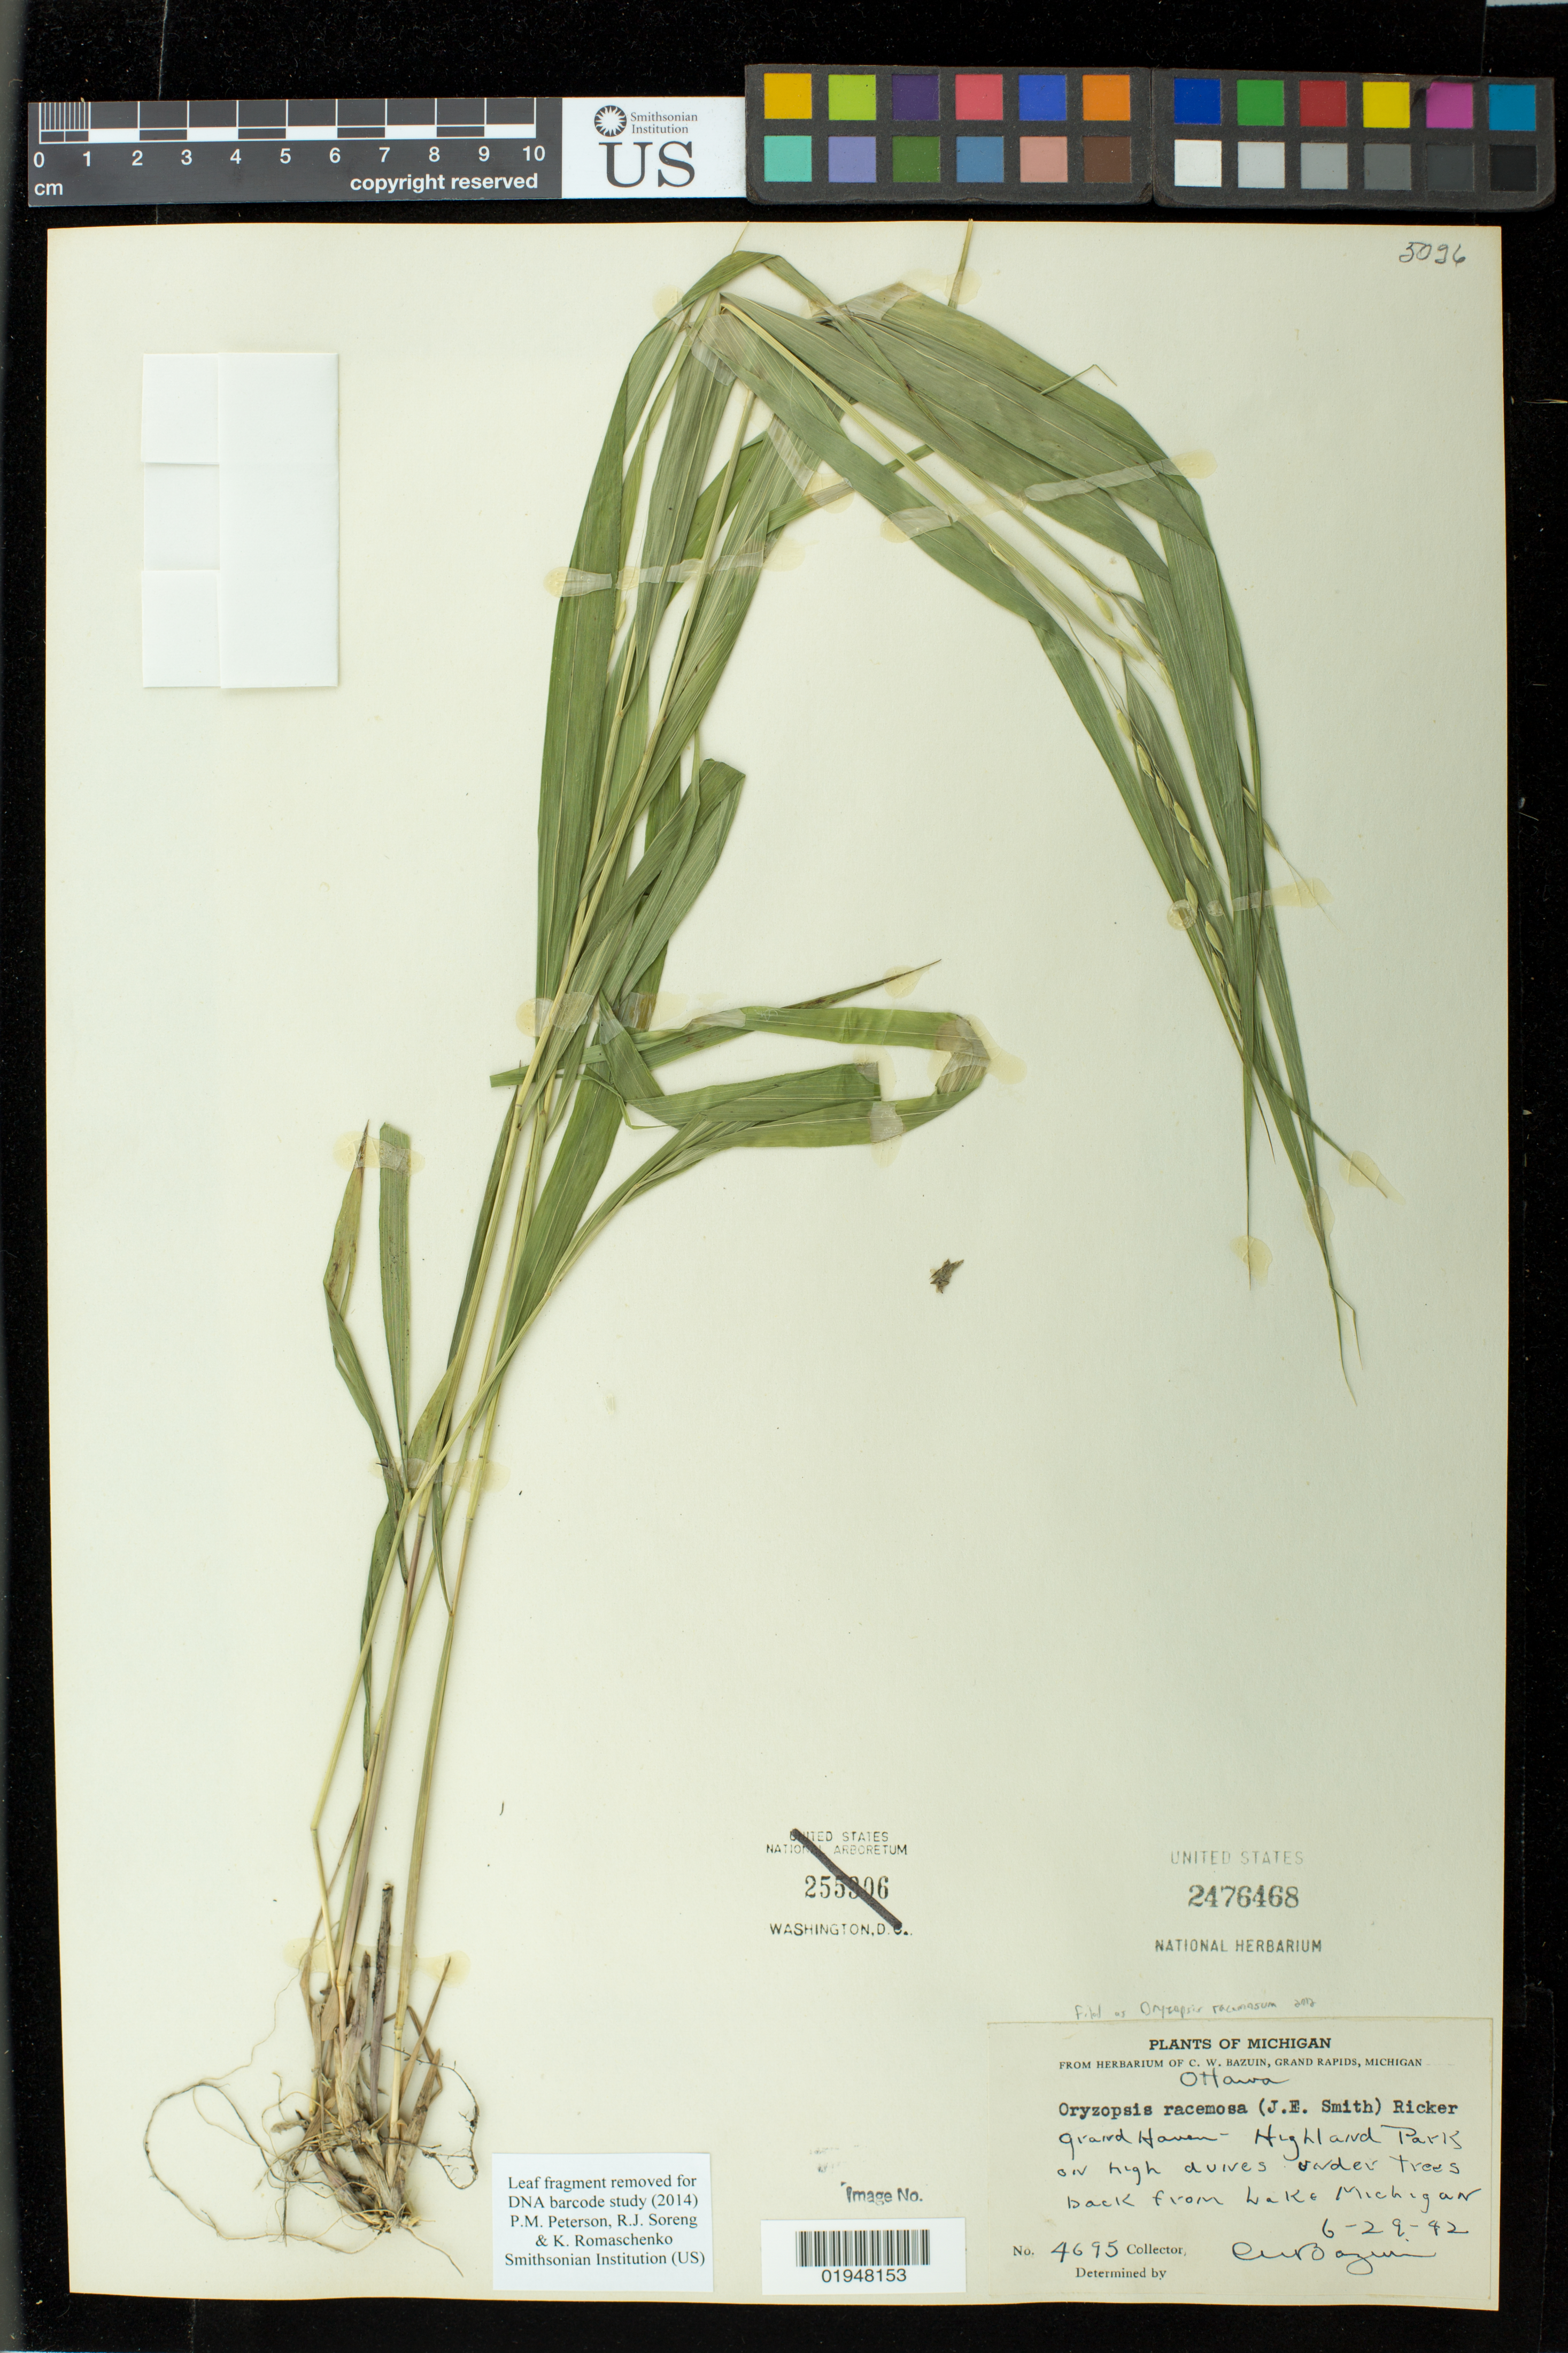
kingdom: Plantae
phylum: Tracheophyta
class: Liliopsida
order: Poales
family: Poaceae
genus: Oryzopsis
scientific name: Oryzopsis racemosa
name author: (Sm.) ex Hitchc.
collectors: C. Bazuin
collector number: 4695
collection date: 1942-06-29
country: United States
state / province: Michigan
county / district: Ottawa County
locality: Grand Haven — Highland Park, back from Lake Michigan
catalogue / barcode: US 2476468